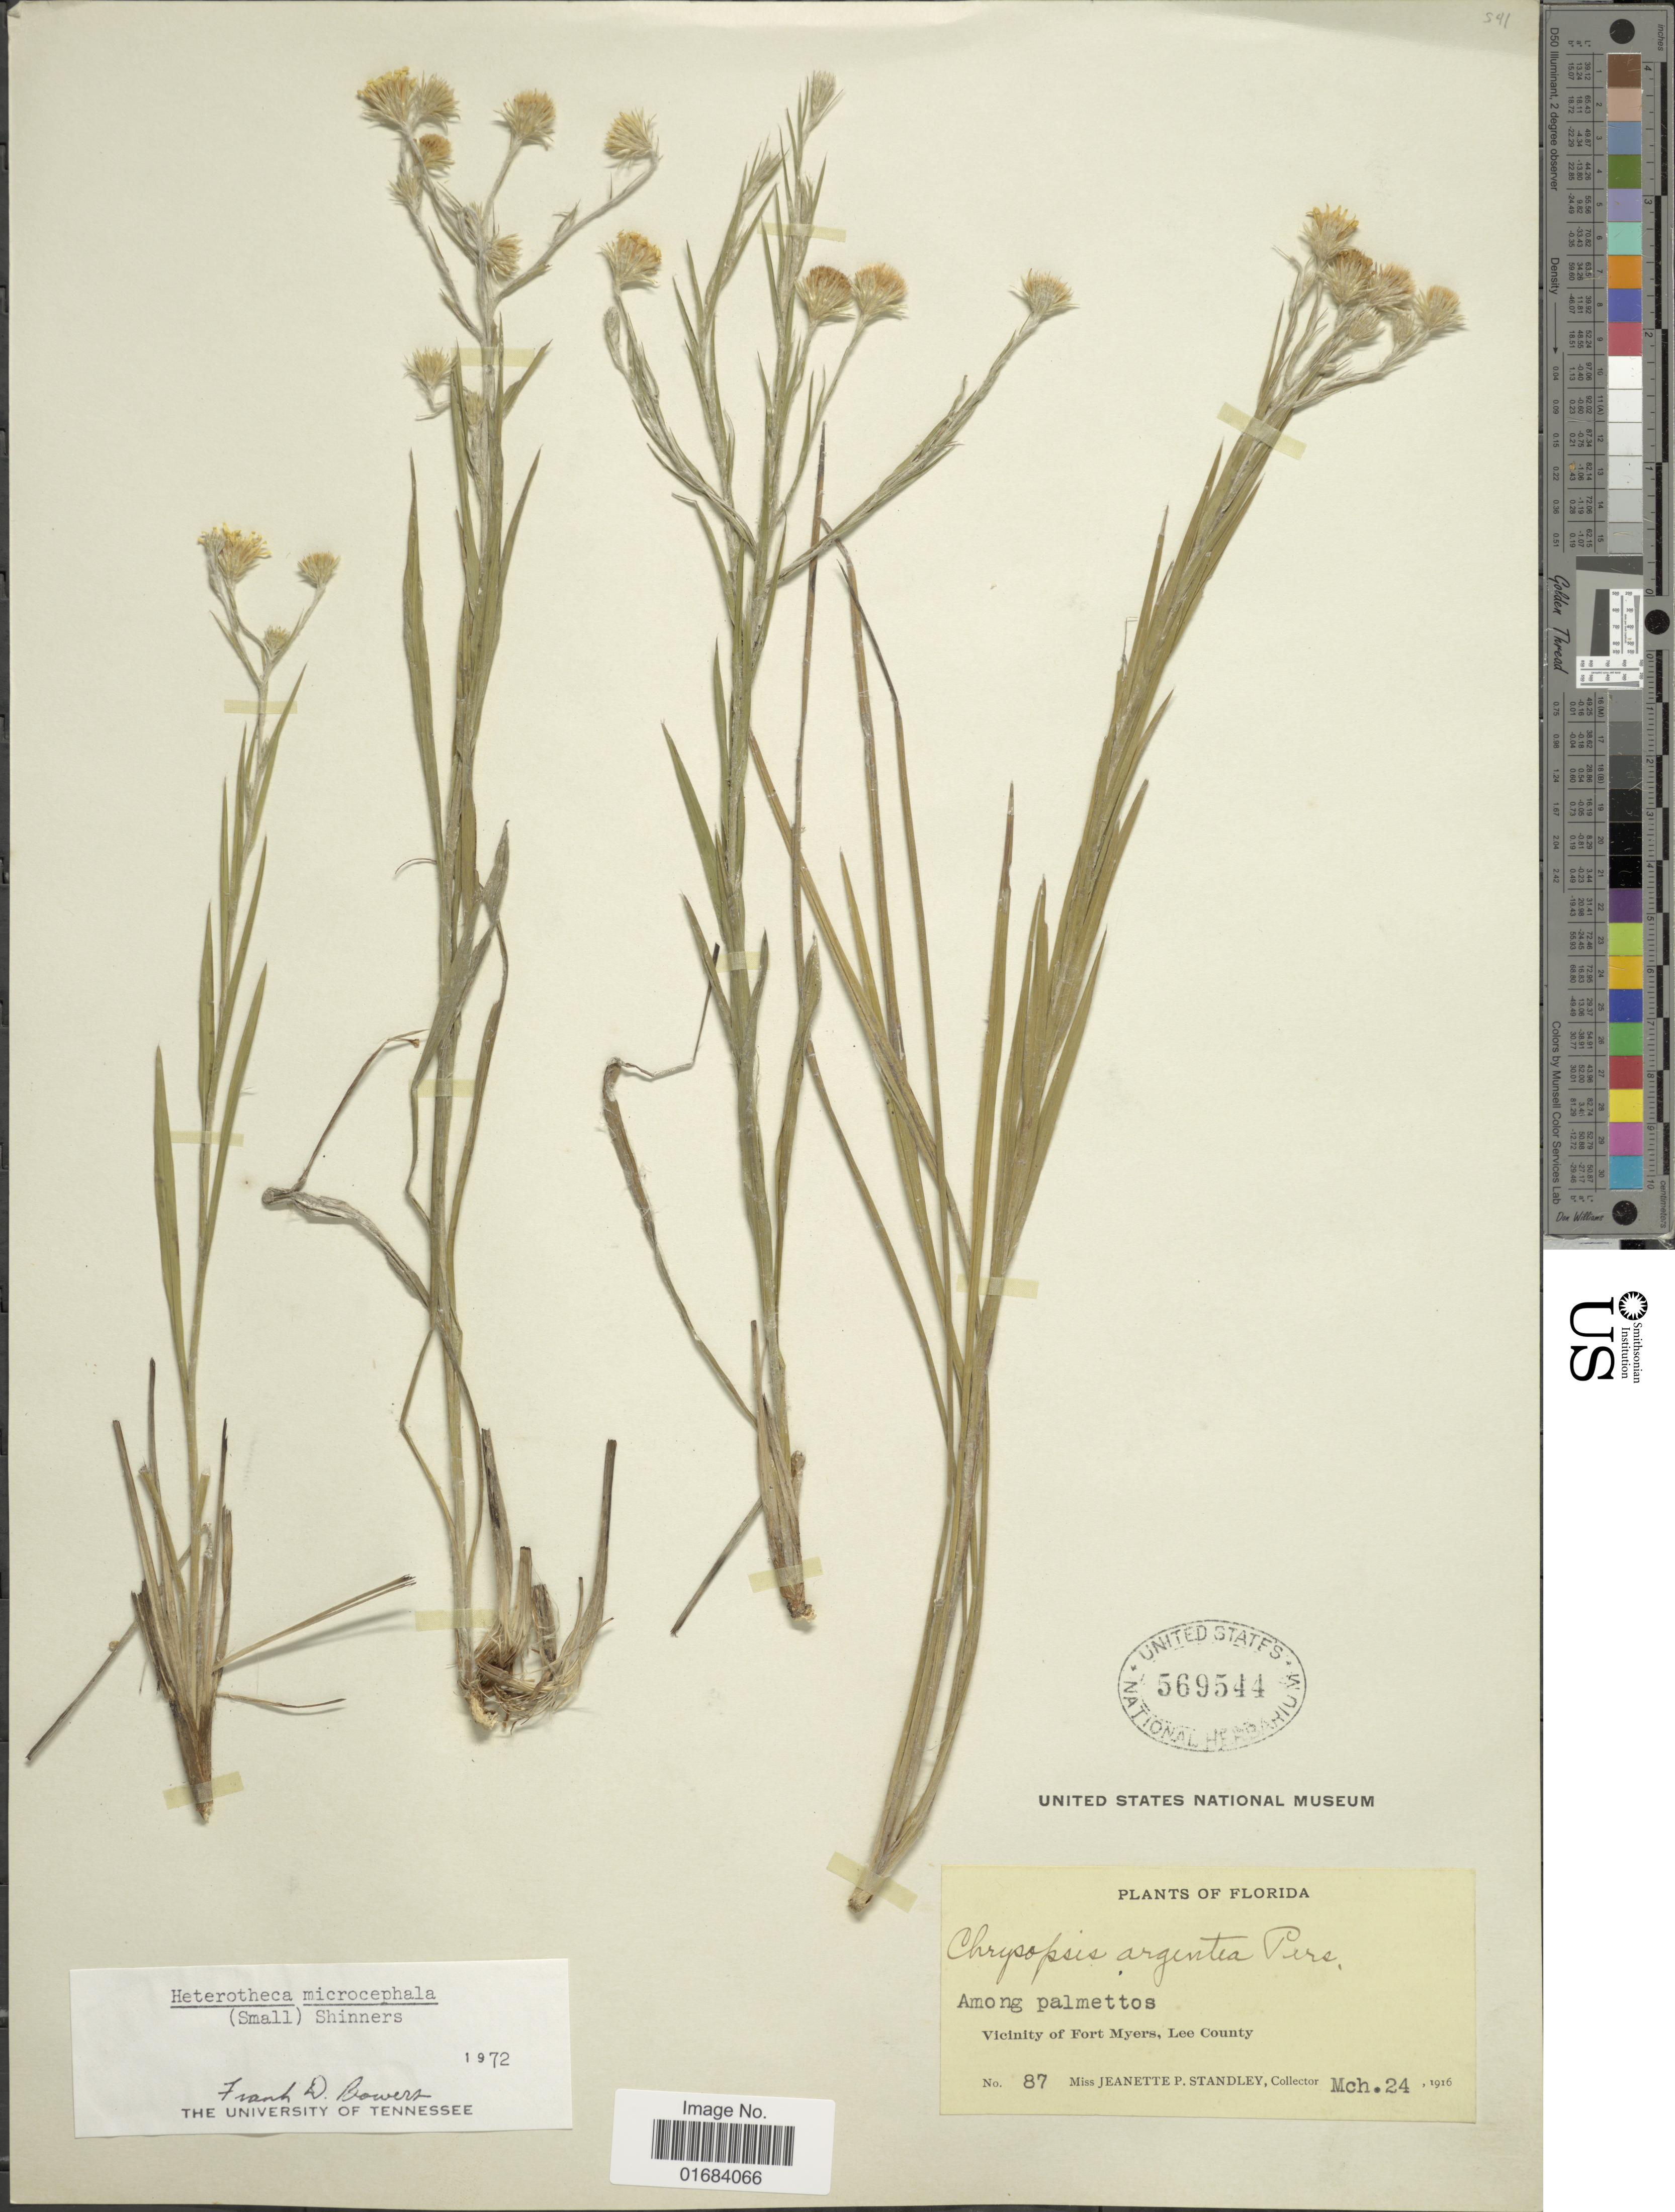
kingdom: Plantae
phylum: Tracheophyta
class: Magnoliopsida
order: Asterales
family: Asteraceae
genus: Pityopsis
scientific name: Pityopsis microcephala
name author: Small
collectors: J. P. Standley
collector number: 87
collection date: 1916-03-24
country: United States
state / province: Florida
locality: Among palmettos, Vicinity of Fort Myers, Lee County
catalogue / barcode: US 569544